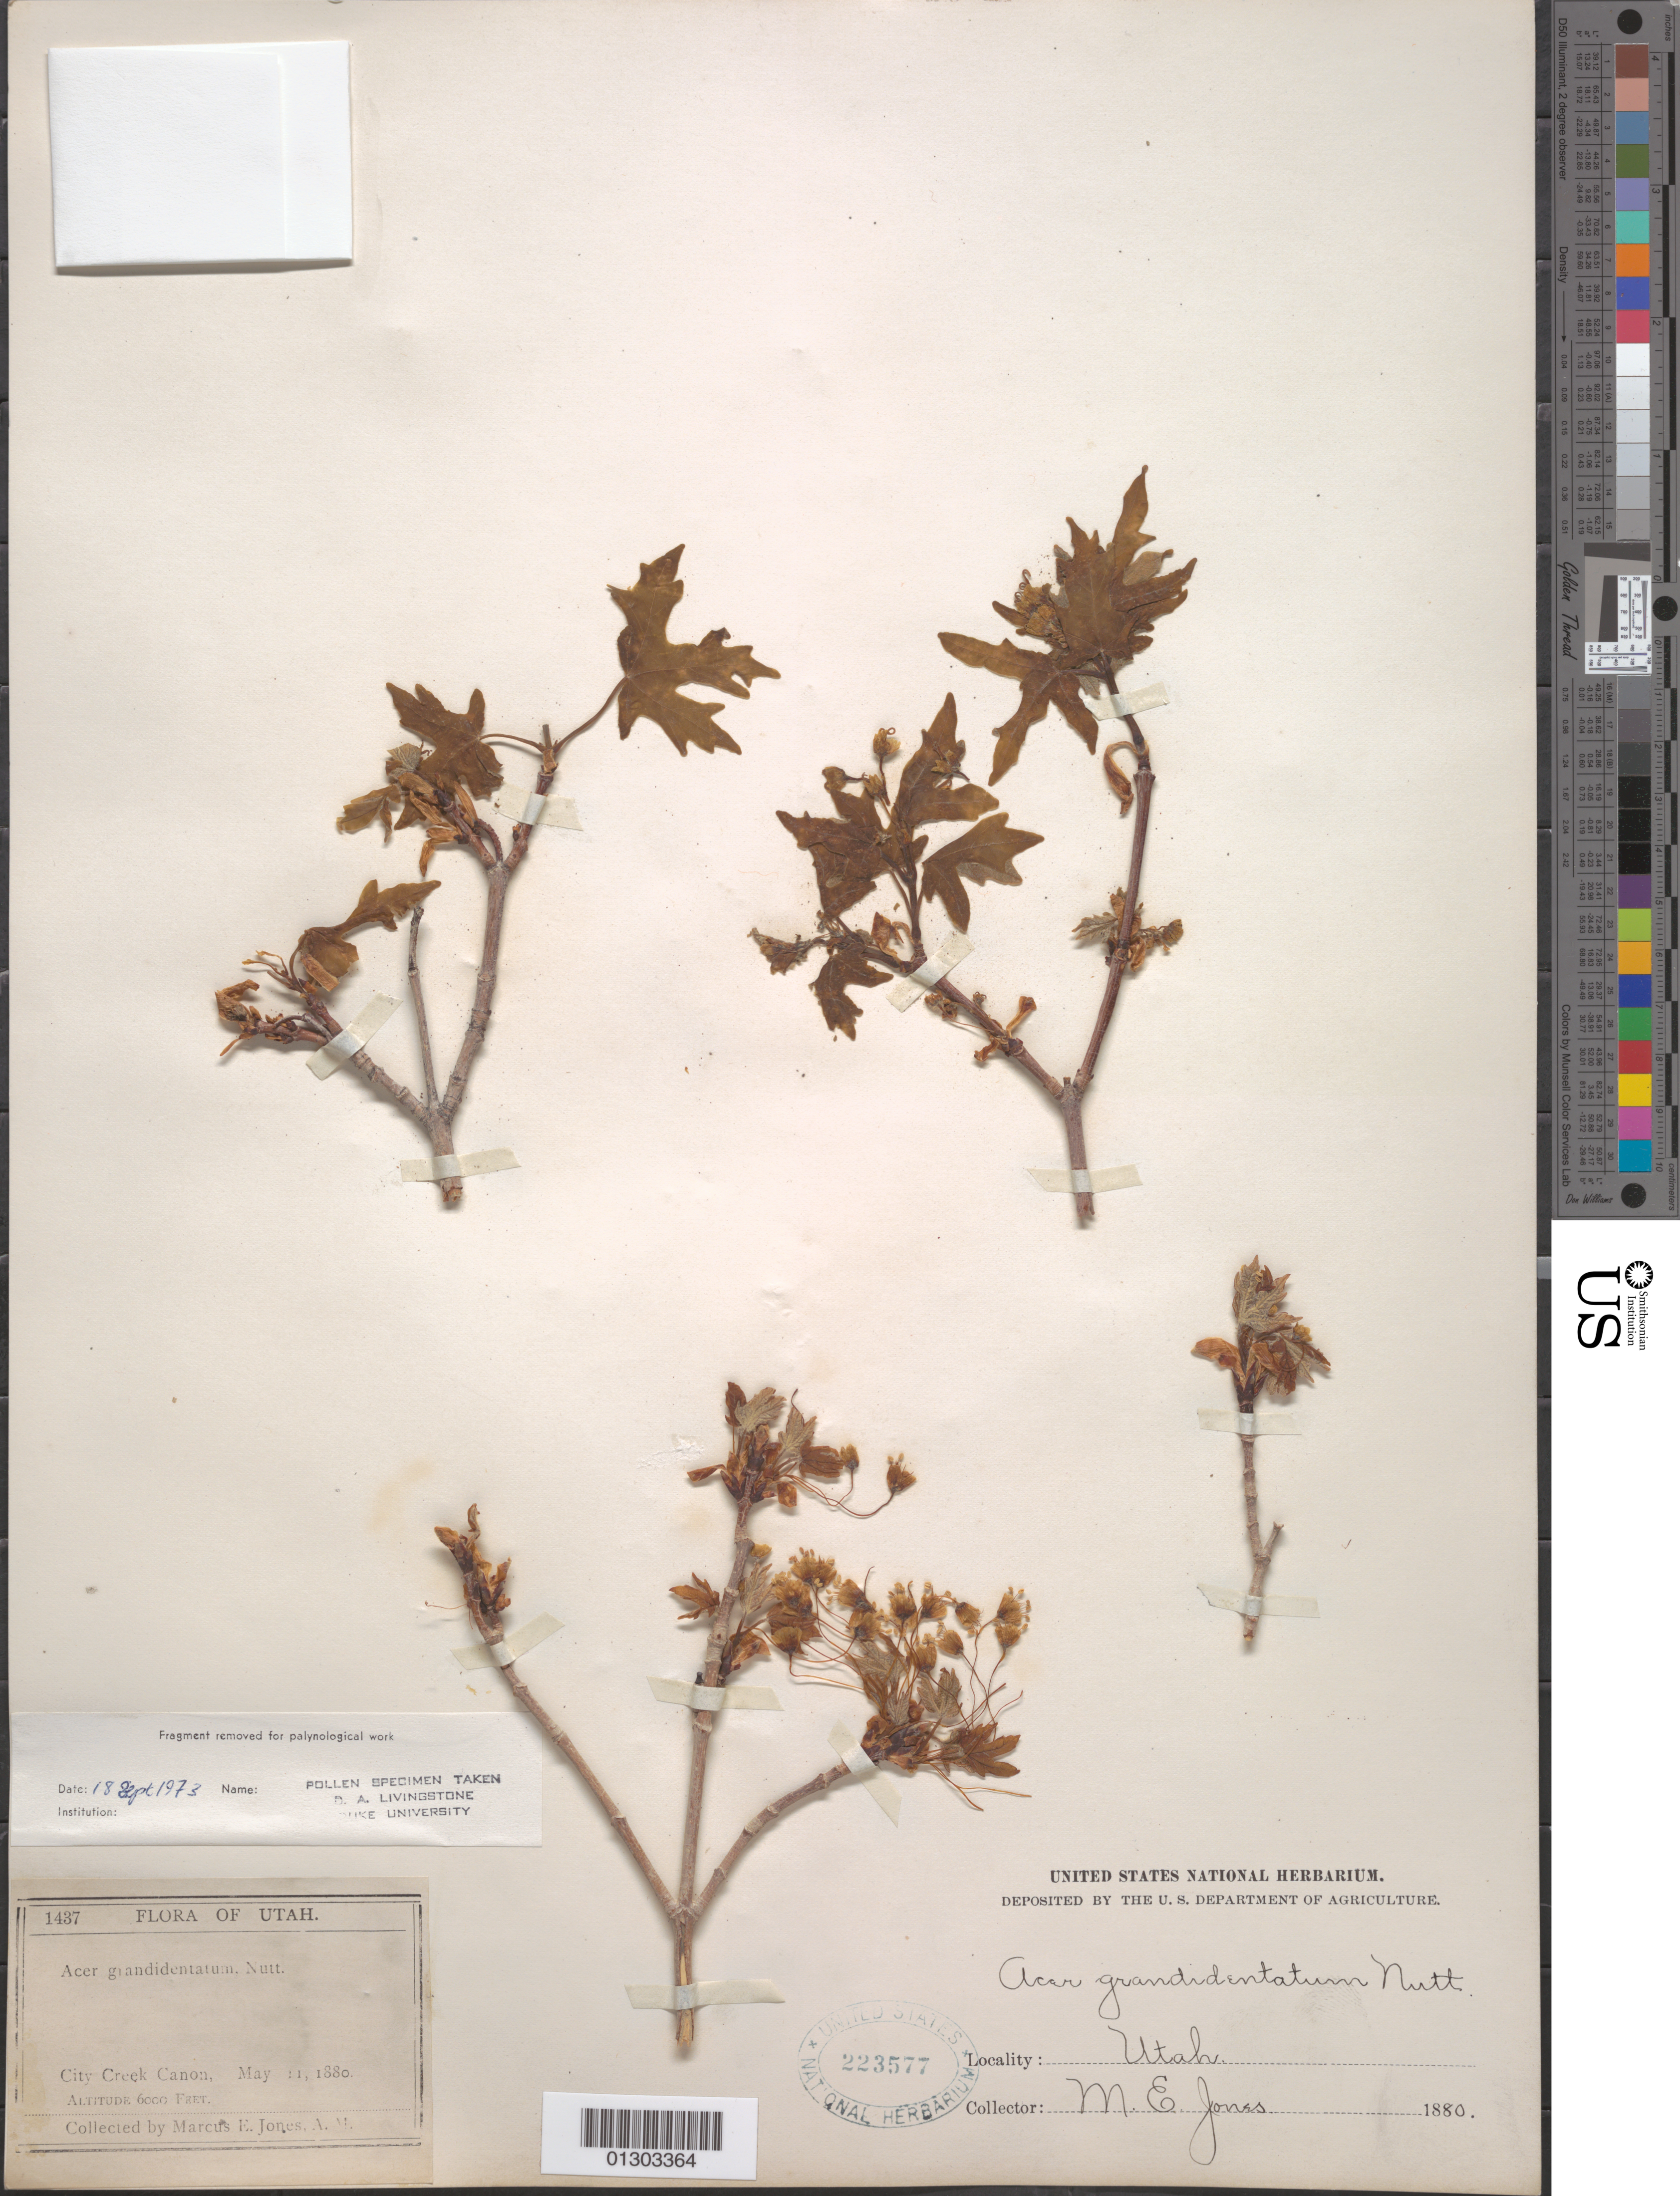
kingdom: Plantae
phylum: Tracheophyta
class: Magnoliopsida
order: Sapindales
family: Sapindaceae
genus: Acer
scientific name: Acer grandidentatum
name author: Nutt.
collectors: M. E. Jones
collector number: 1437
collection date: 1880-05-11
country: United States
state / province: Utah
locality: City Creek Canon.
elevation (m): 1829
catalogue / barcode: US 223577